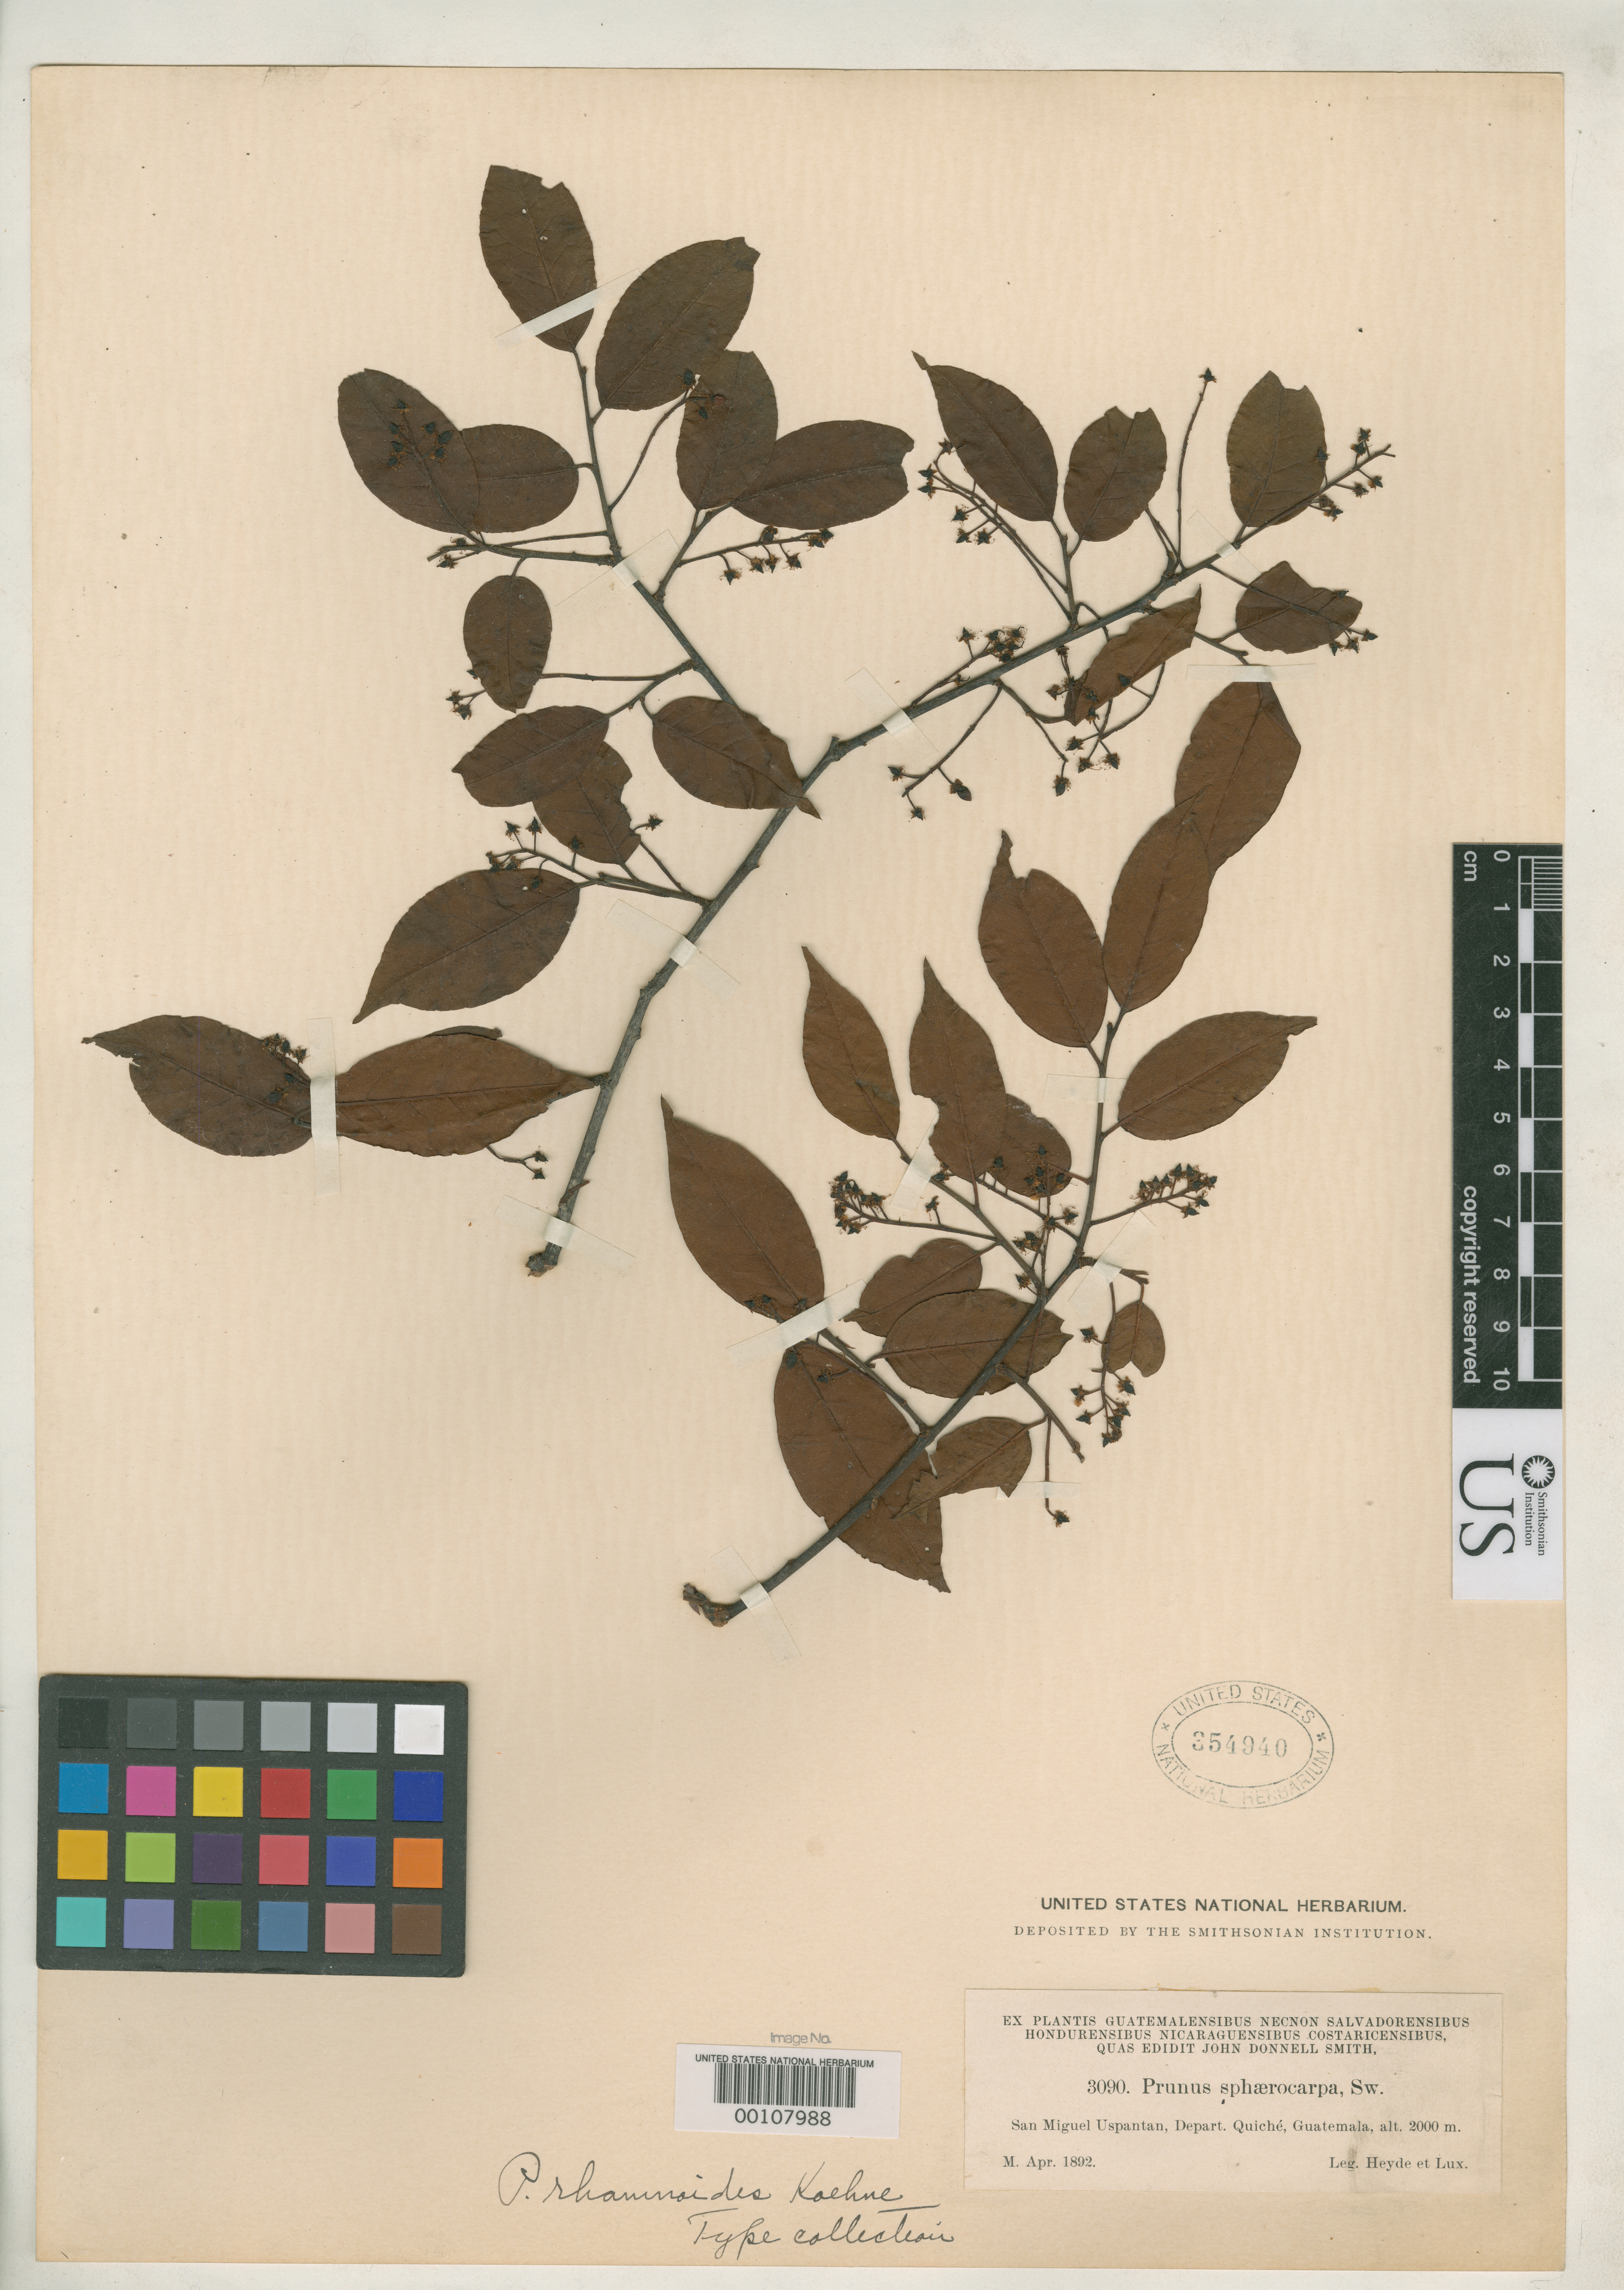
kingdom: Plantae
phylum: Tracheophyta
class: Magnoliopsida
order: Rosales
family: Rosaceae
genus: Prunus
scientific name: Prunus rhamnoides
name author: Koehne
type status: Type Collection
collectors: E. T. Heyde & E. Lux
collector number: J.D.S. 3090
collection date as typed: Apr 1892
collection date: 1892-04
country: Guatemala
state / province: El Quiché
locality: San Miguel Uspantán.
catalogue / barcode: US 354940